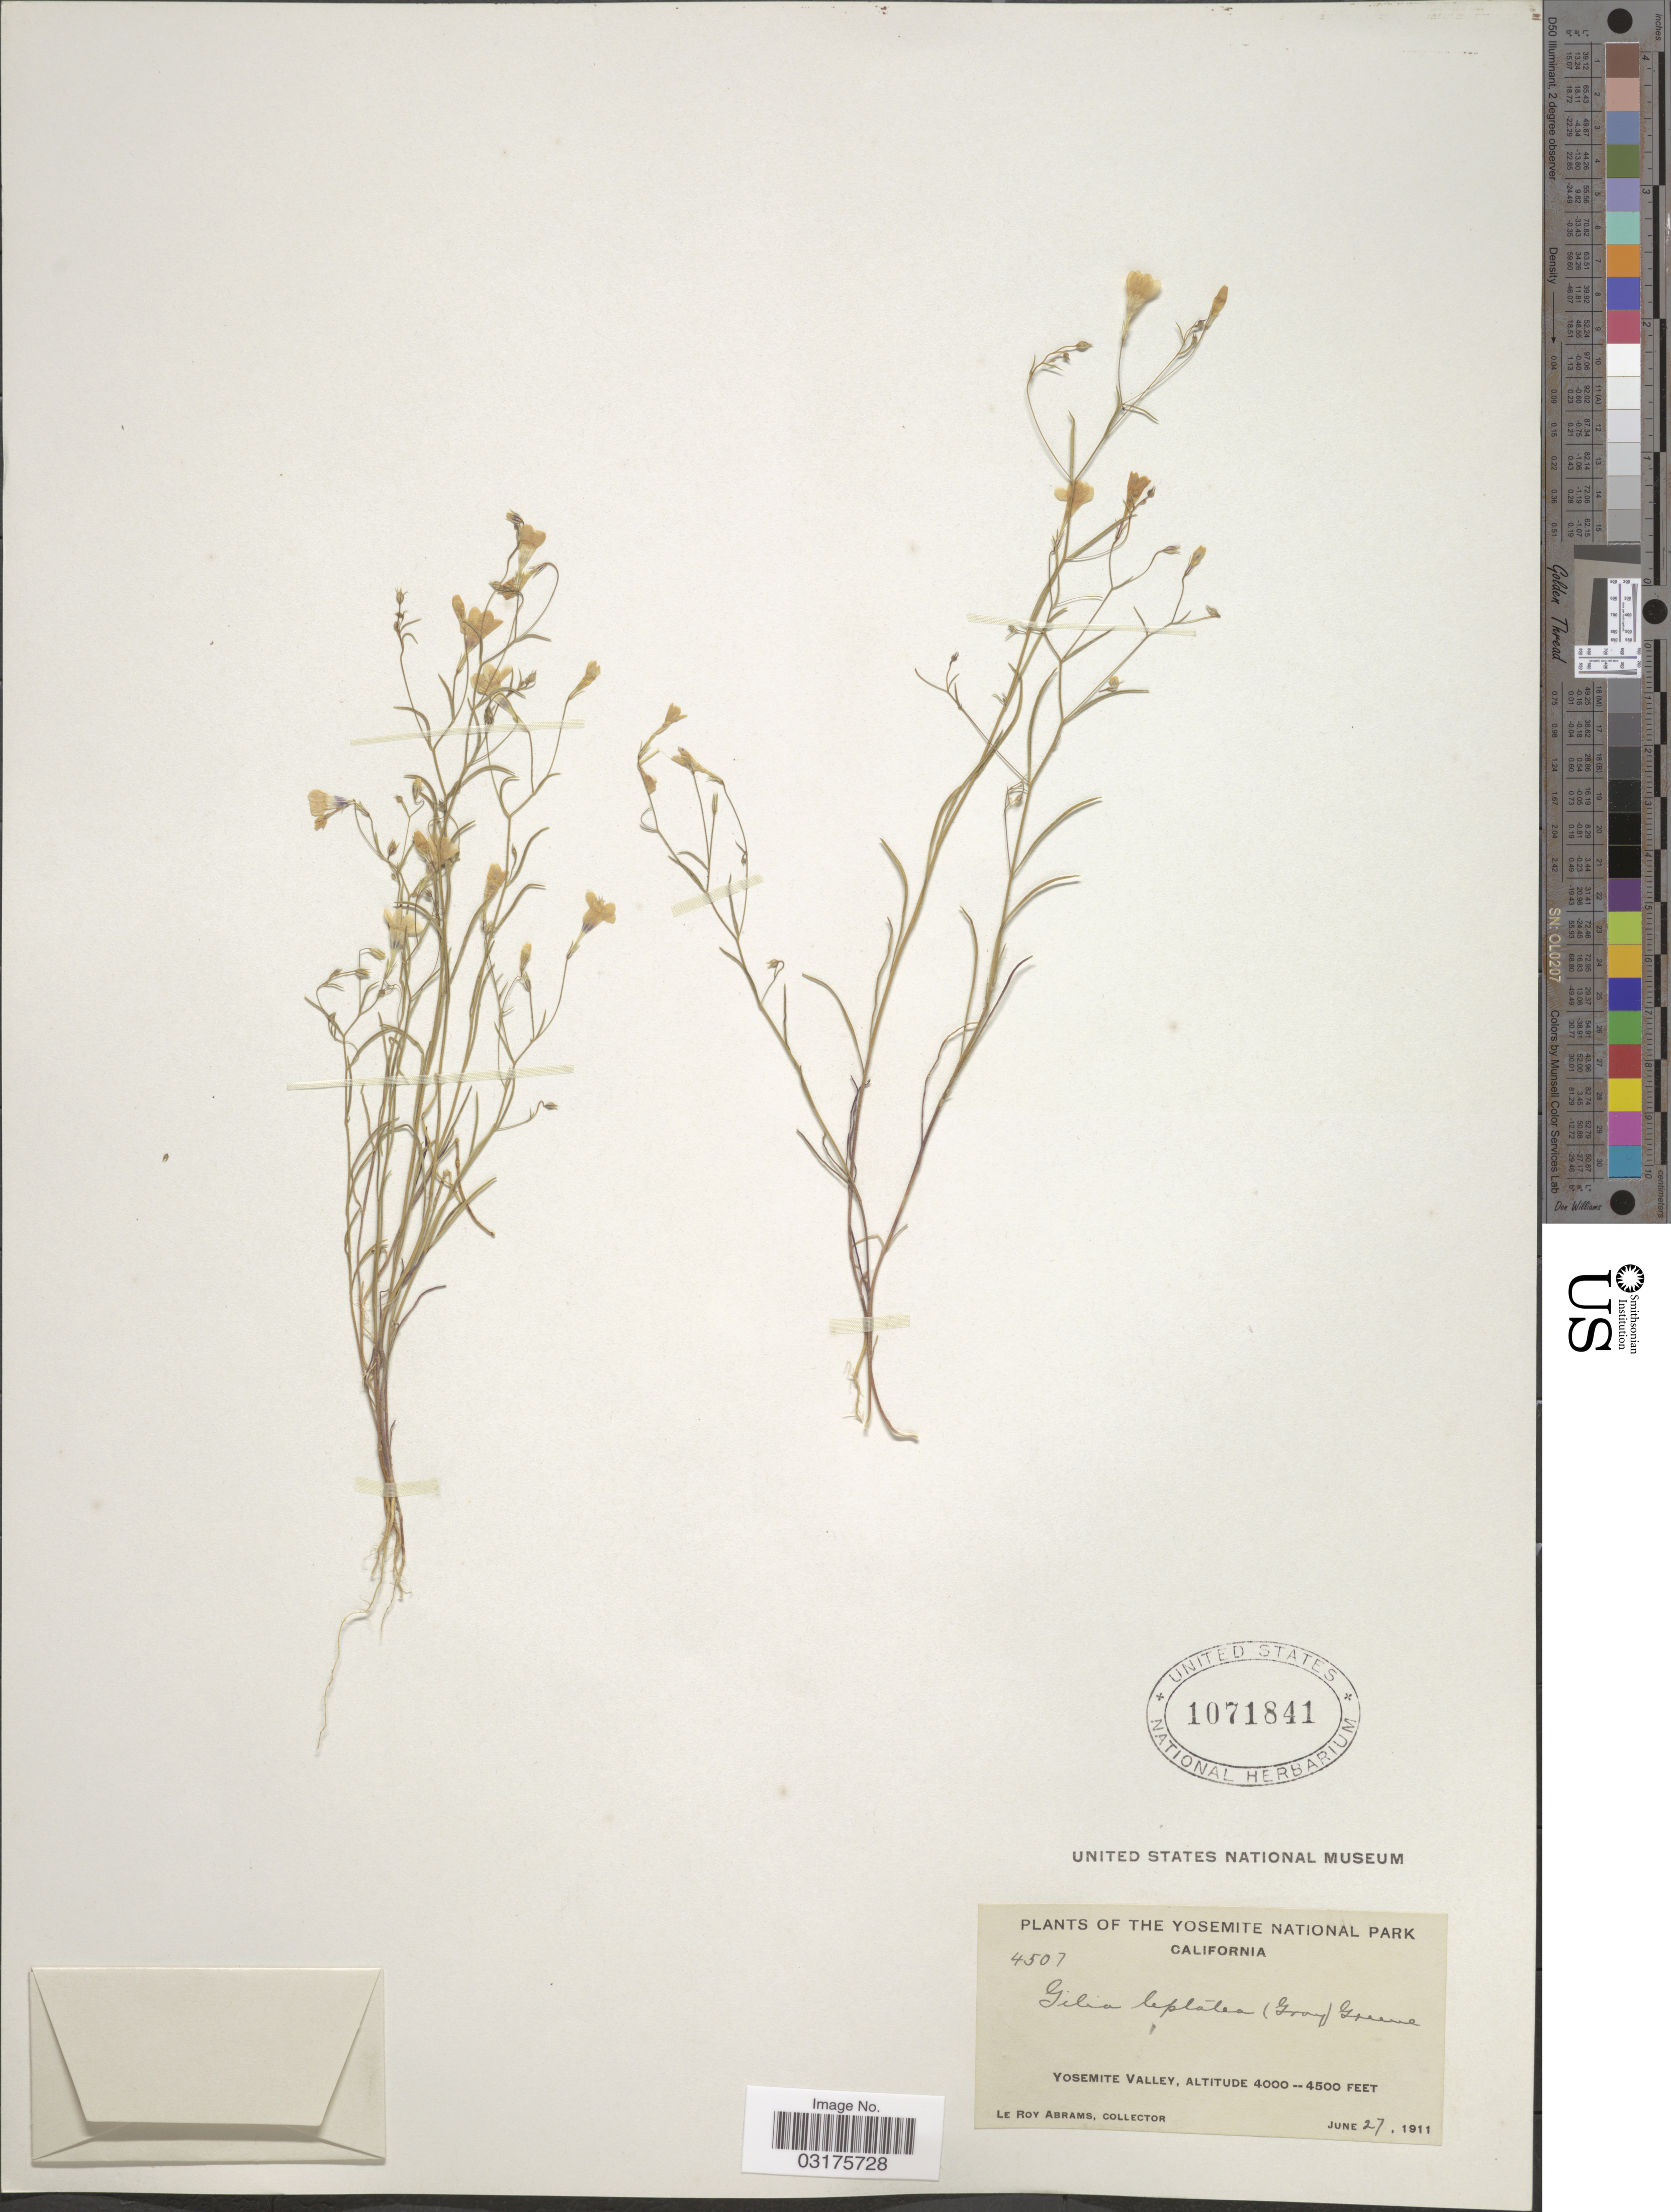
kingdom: Plantae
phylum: Tracheophyta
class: Magnoliopsida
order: Ericales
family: Polemoniaceae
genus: Navarretia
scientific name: Navarretia leptalea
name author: (A. Gray) L.A. Johnson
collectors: L. Abrams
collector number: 4507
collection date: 1911-06-27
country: United States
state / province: California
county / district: Mariposa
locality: The Yosemite National Park. Yosemite Valley.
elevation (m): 1219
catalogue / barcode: US 1071841